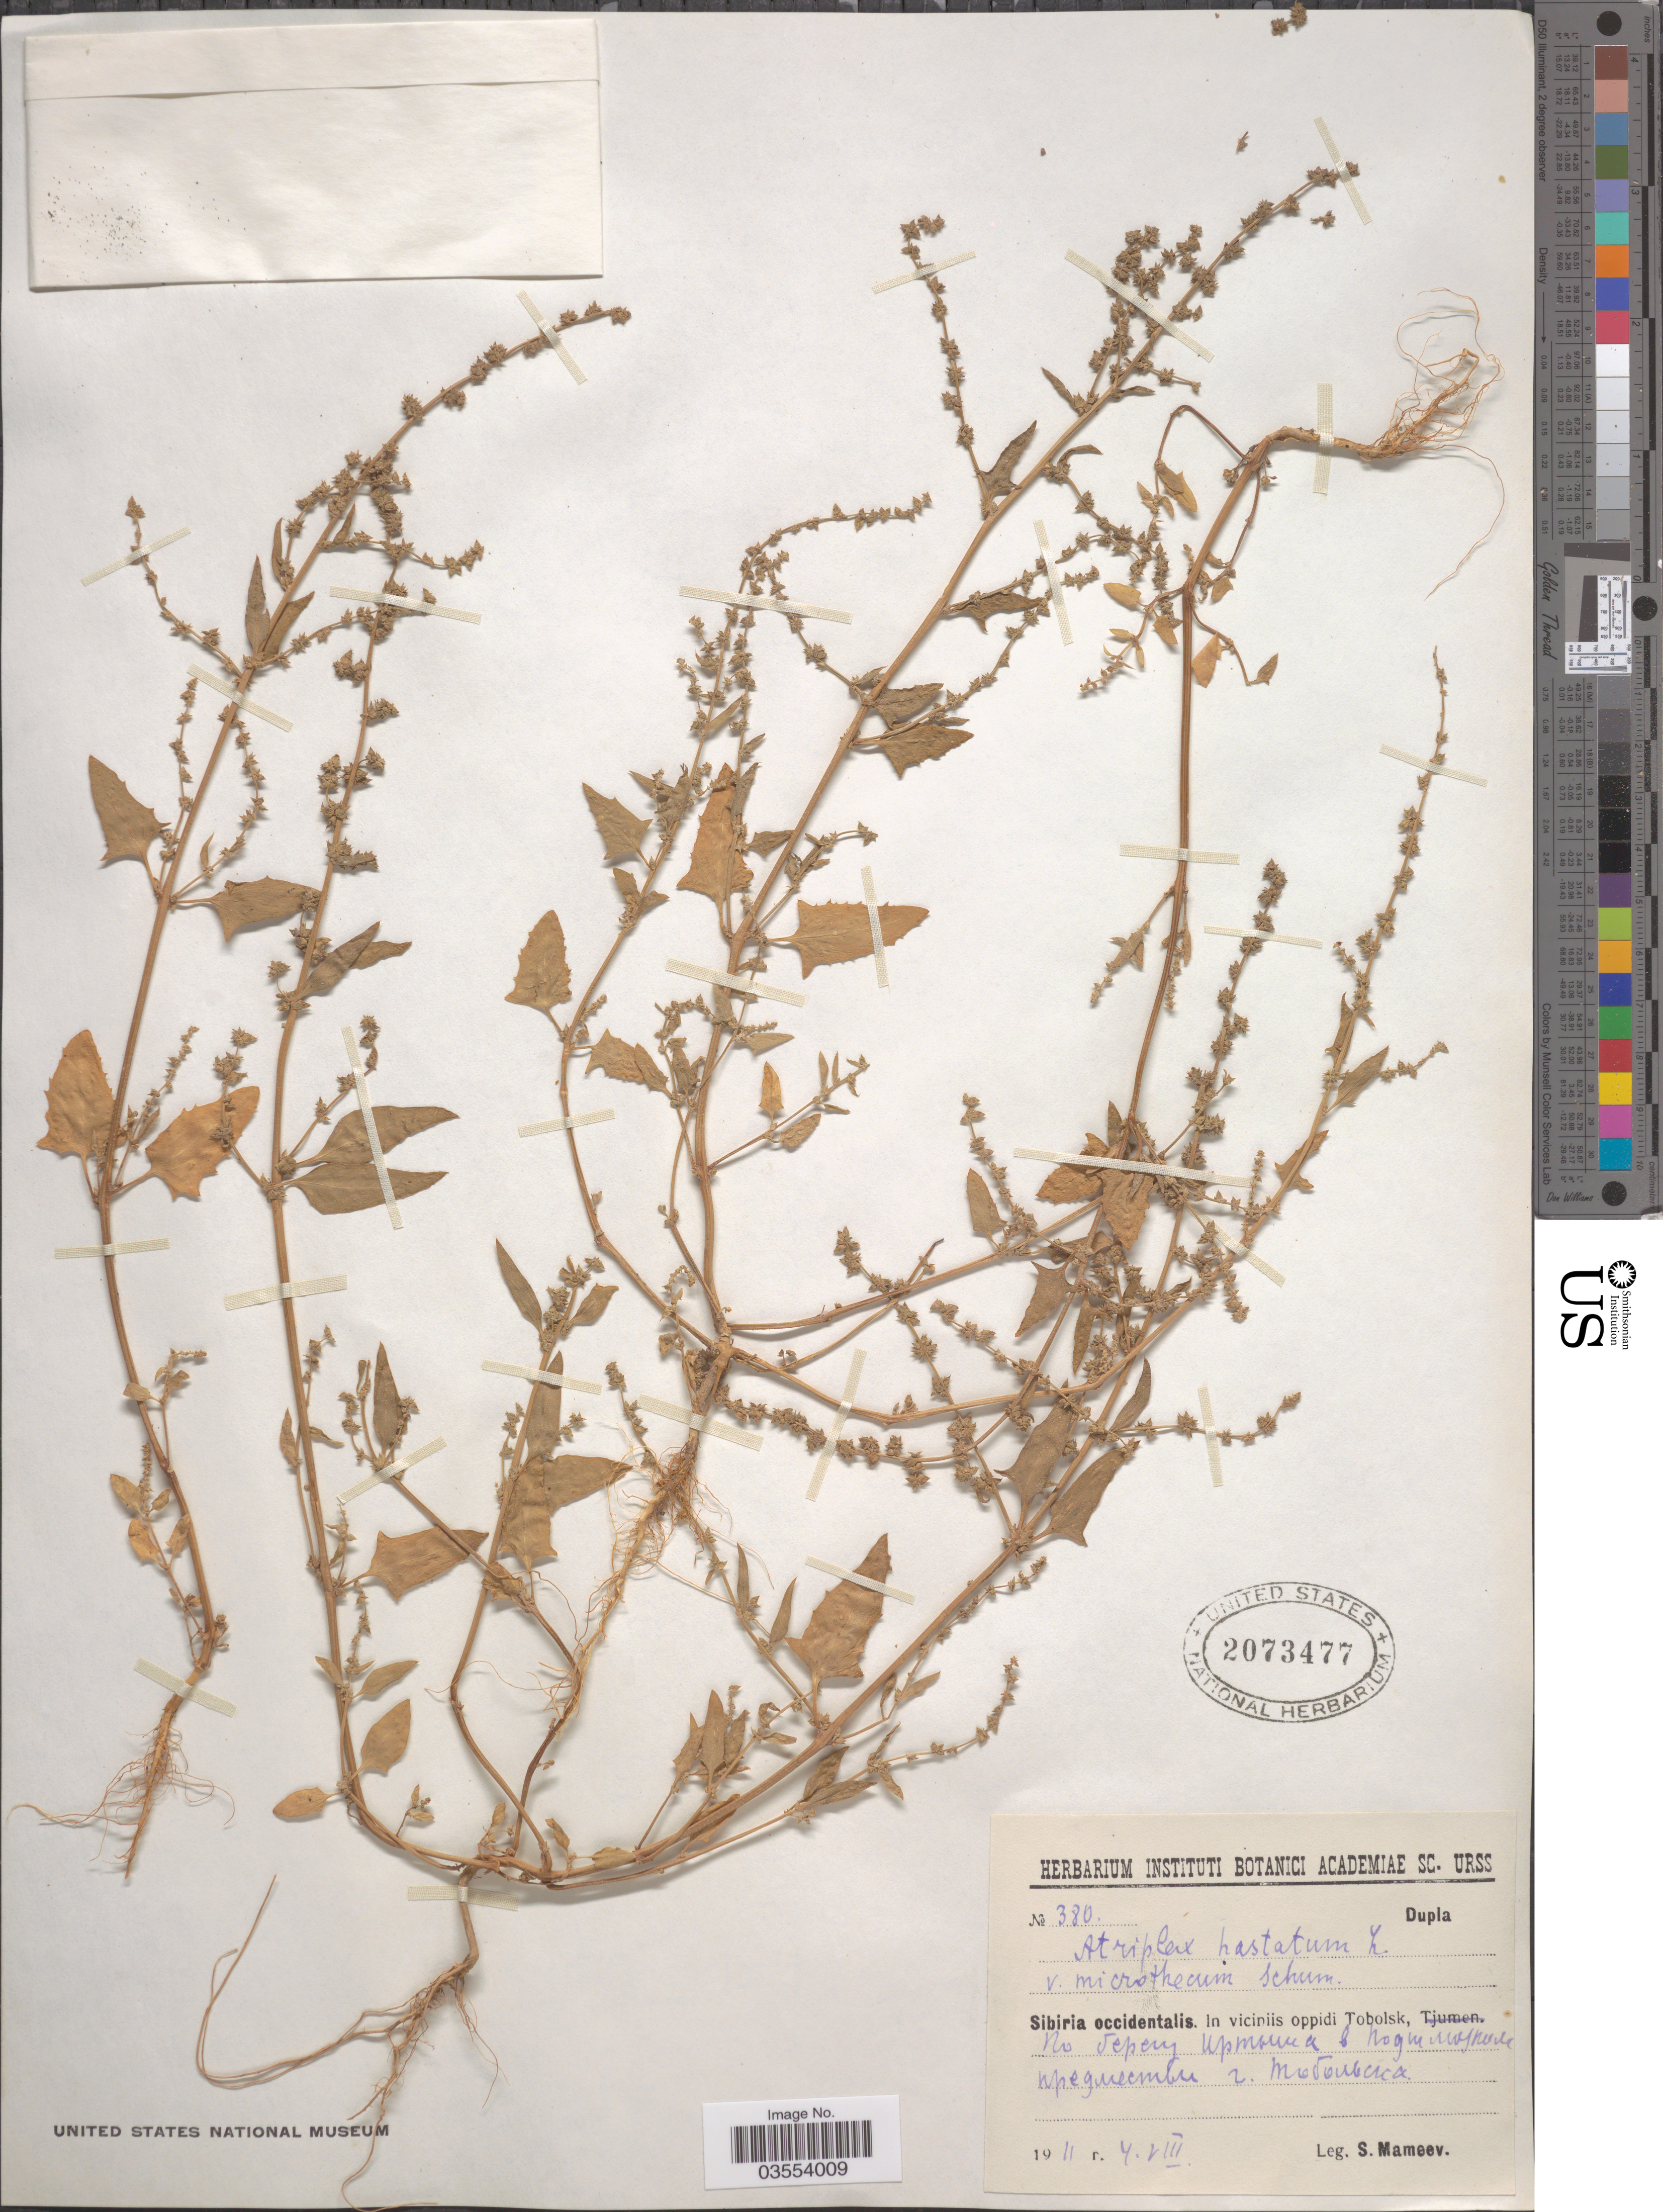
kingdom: Plantae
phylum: Tracheophyta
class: Magnoliopsida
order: Caryophyllales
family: Amaranthaceae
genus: Atriplex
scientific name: Atriplex hastata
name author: L.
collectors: S. Mameev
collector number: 380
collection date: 1911-08-04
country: Russian Federation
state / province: Tyumen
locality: Sibiria occidentalis. In viciniis oppidi Tobolsk. Near Tobolsk, shore of river Irtysh.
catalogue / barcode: US 2073477